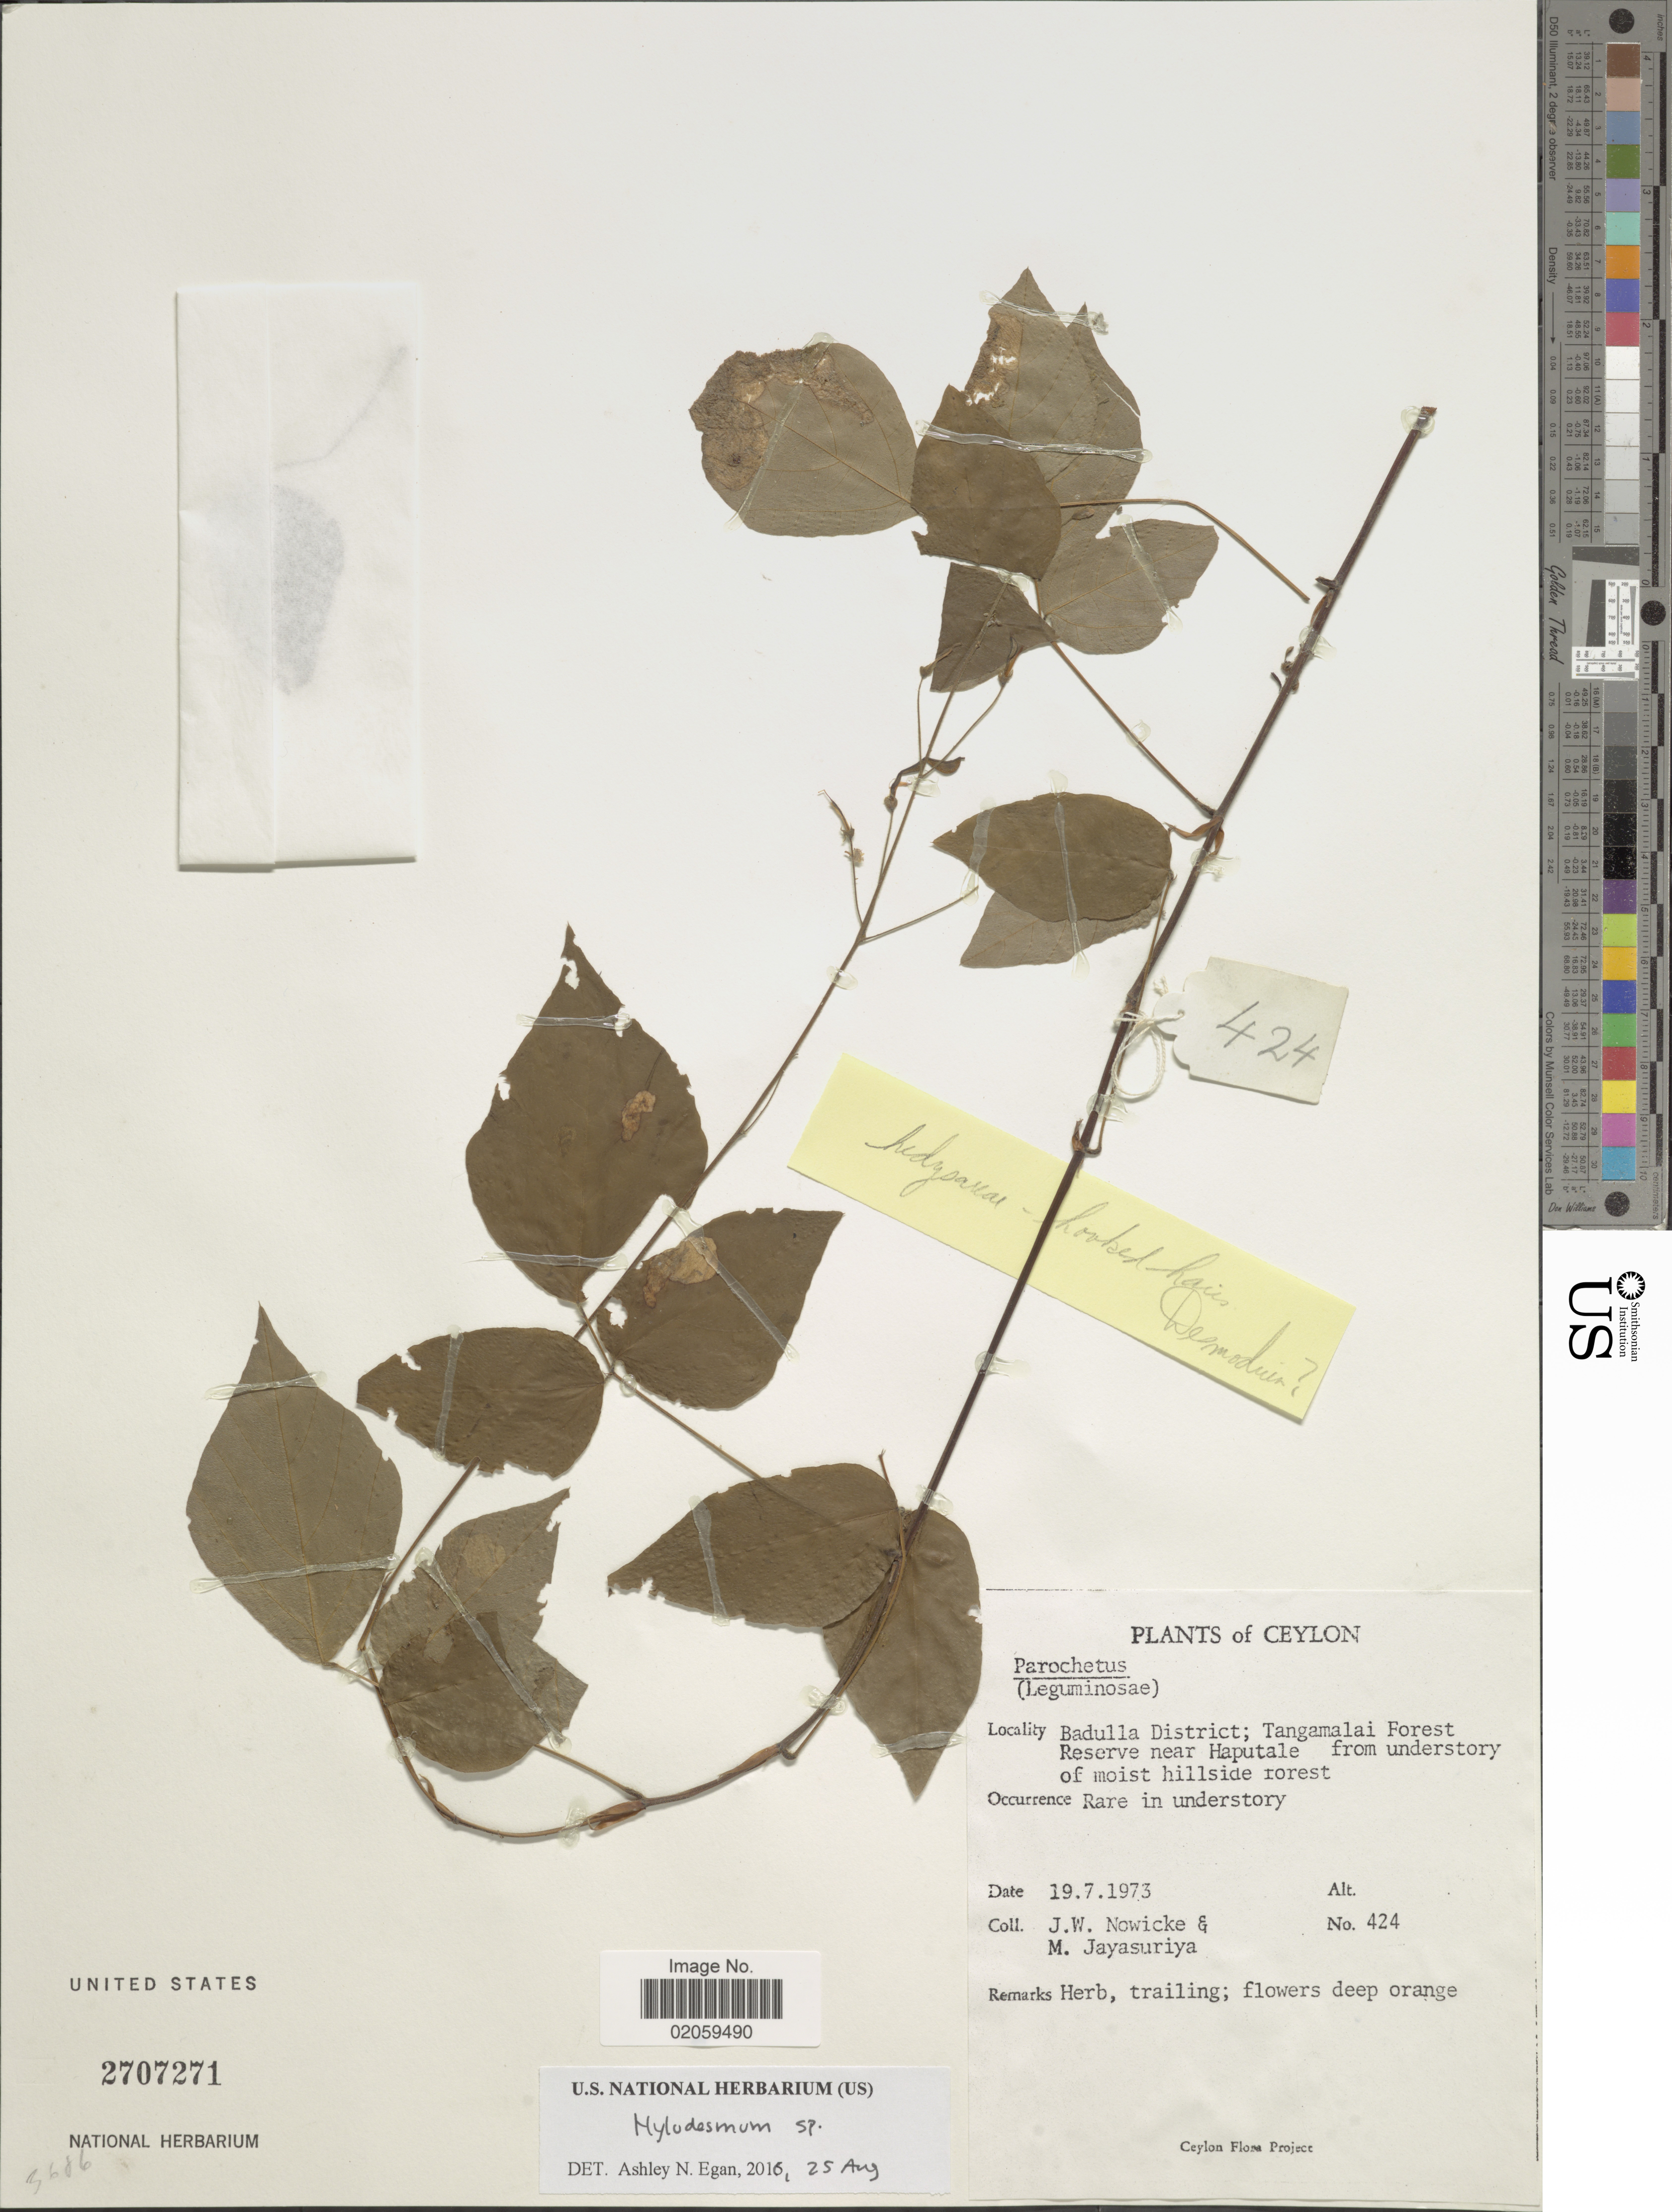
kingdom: Plantae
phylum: Tracheophyta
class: Magnoliopsida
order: Fabales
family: Fabaceae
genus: Hylodesmum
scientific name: Hylodesmum sp.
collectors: J. W. Nowicke & M. Jayasuriya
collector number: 424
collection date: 1973-07-19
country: Sri Lanka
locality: Ceylon, Badulla District, Tangamalai Forest Reserve near Haputale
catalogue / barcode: US 2707271